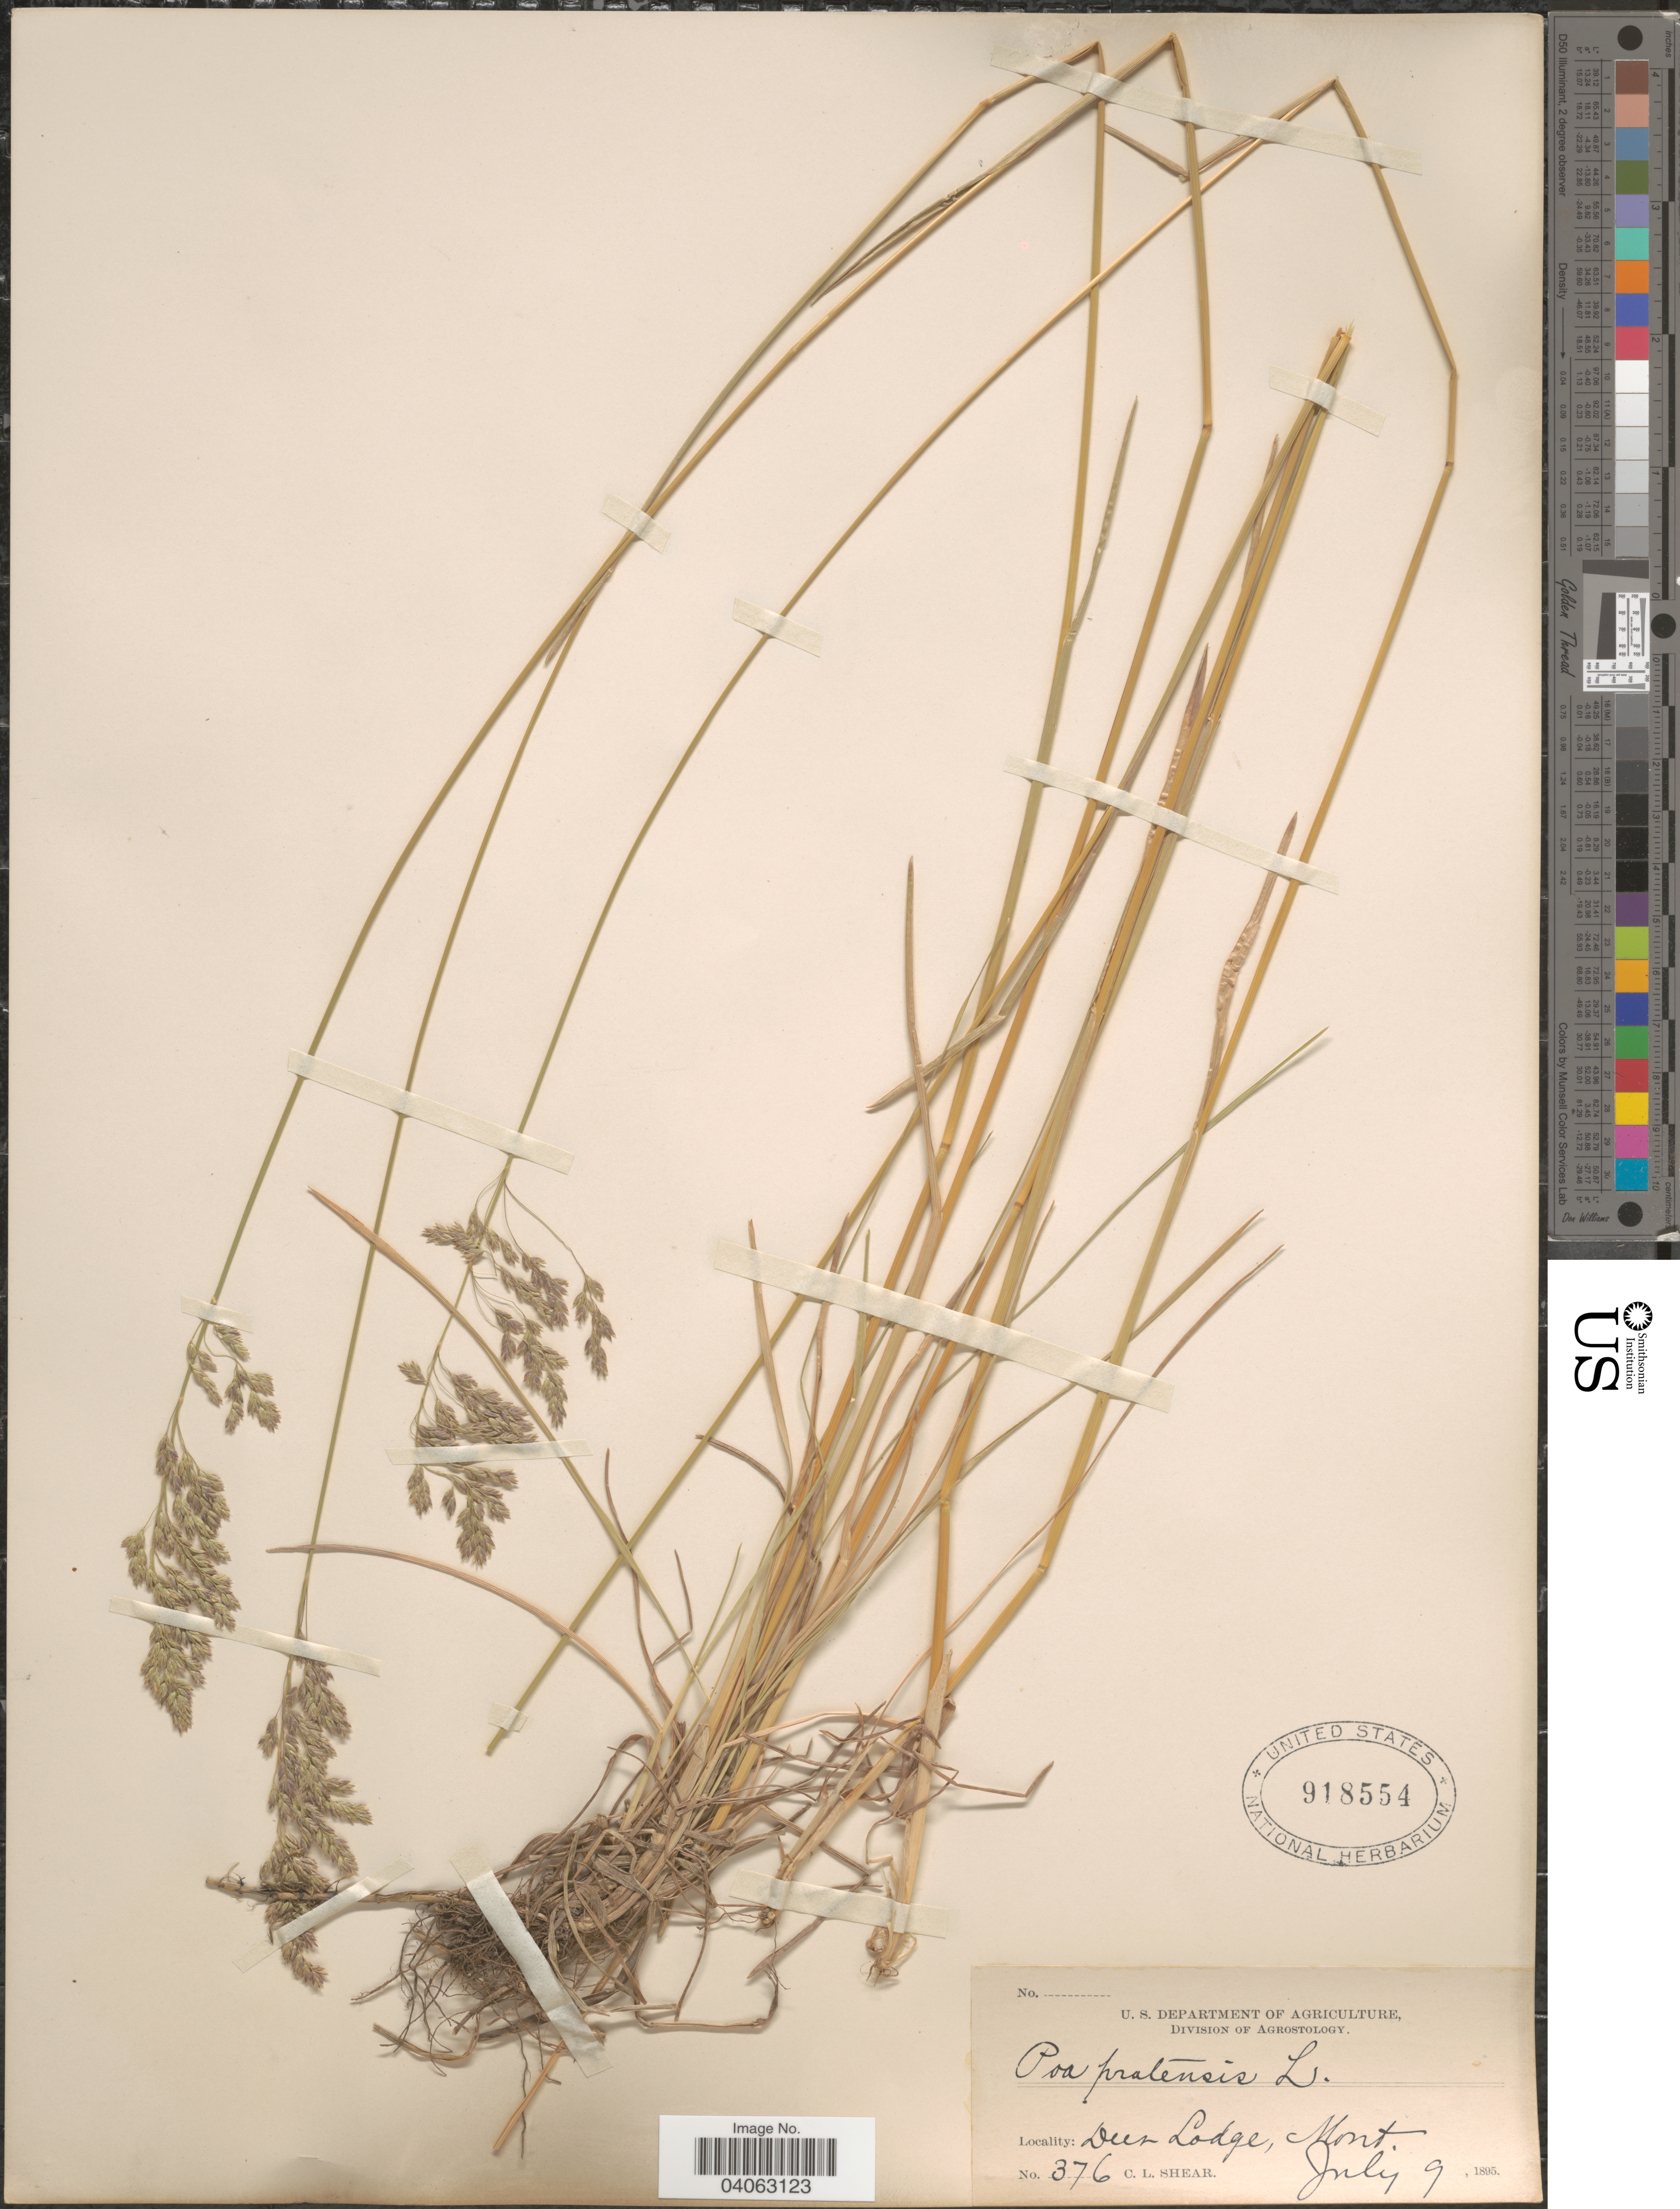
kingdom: Plantae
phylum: Tracheophyta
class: Liliopsida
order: Poales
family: Poaceae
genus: Poa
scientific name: Poa pratensis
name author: L.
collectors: C. L. Shear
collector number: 376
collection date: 1895-07-09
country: United States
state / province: Montana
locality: Deer Lodge.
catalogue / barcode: US 918554